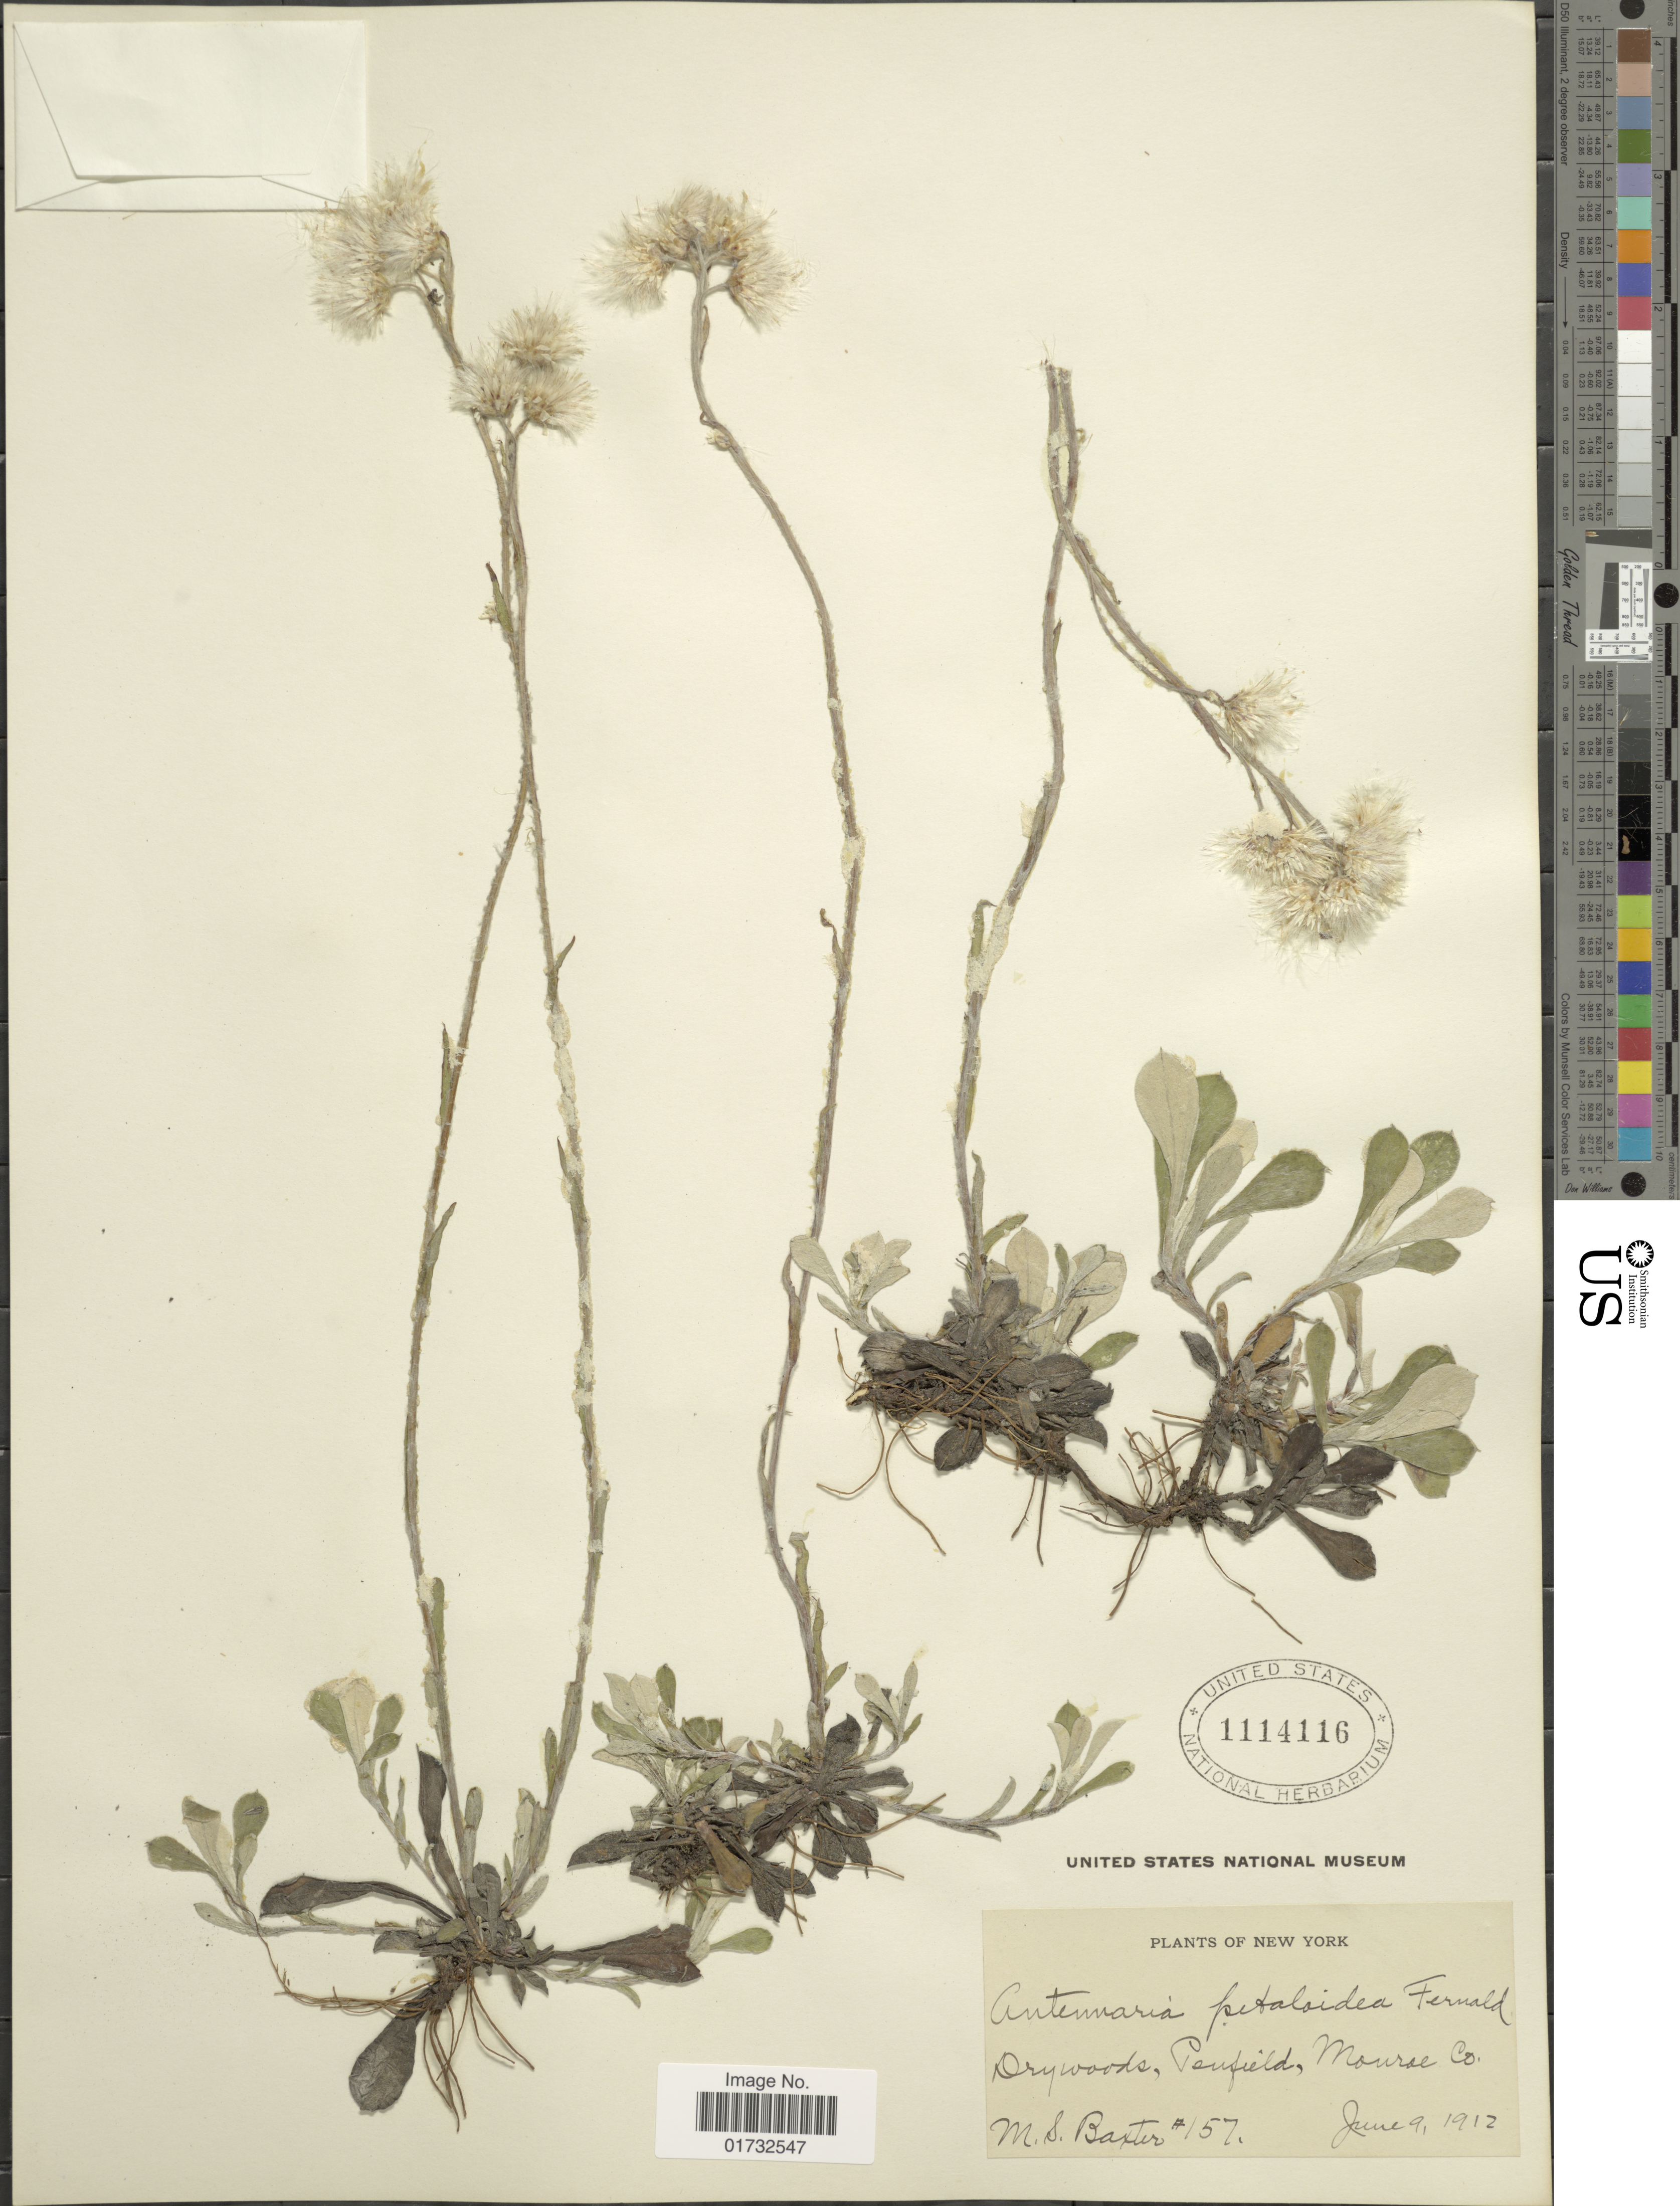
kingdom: Plantae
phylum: Tracheophyta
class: Magnoliopsida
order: Asterales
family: Asteraceae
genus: Antennaria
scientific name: Antennaria petaloidea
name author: (Fernald) Fernald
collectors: M. Baxter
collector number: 157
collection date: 1912-06-09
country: United States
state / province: New York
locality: Penfield, Monroe Co.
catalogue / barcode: US 1114116